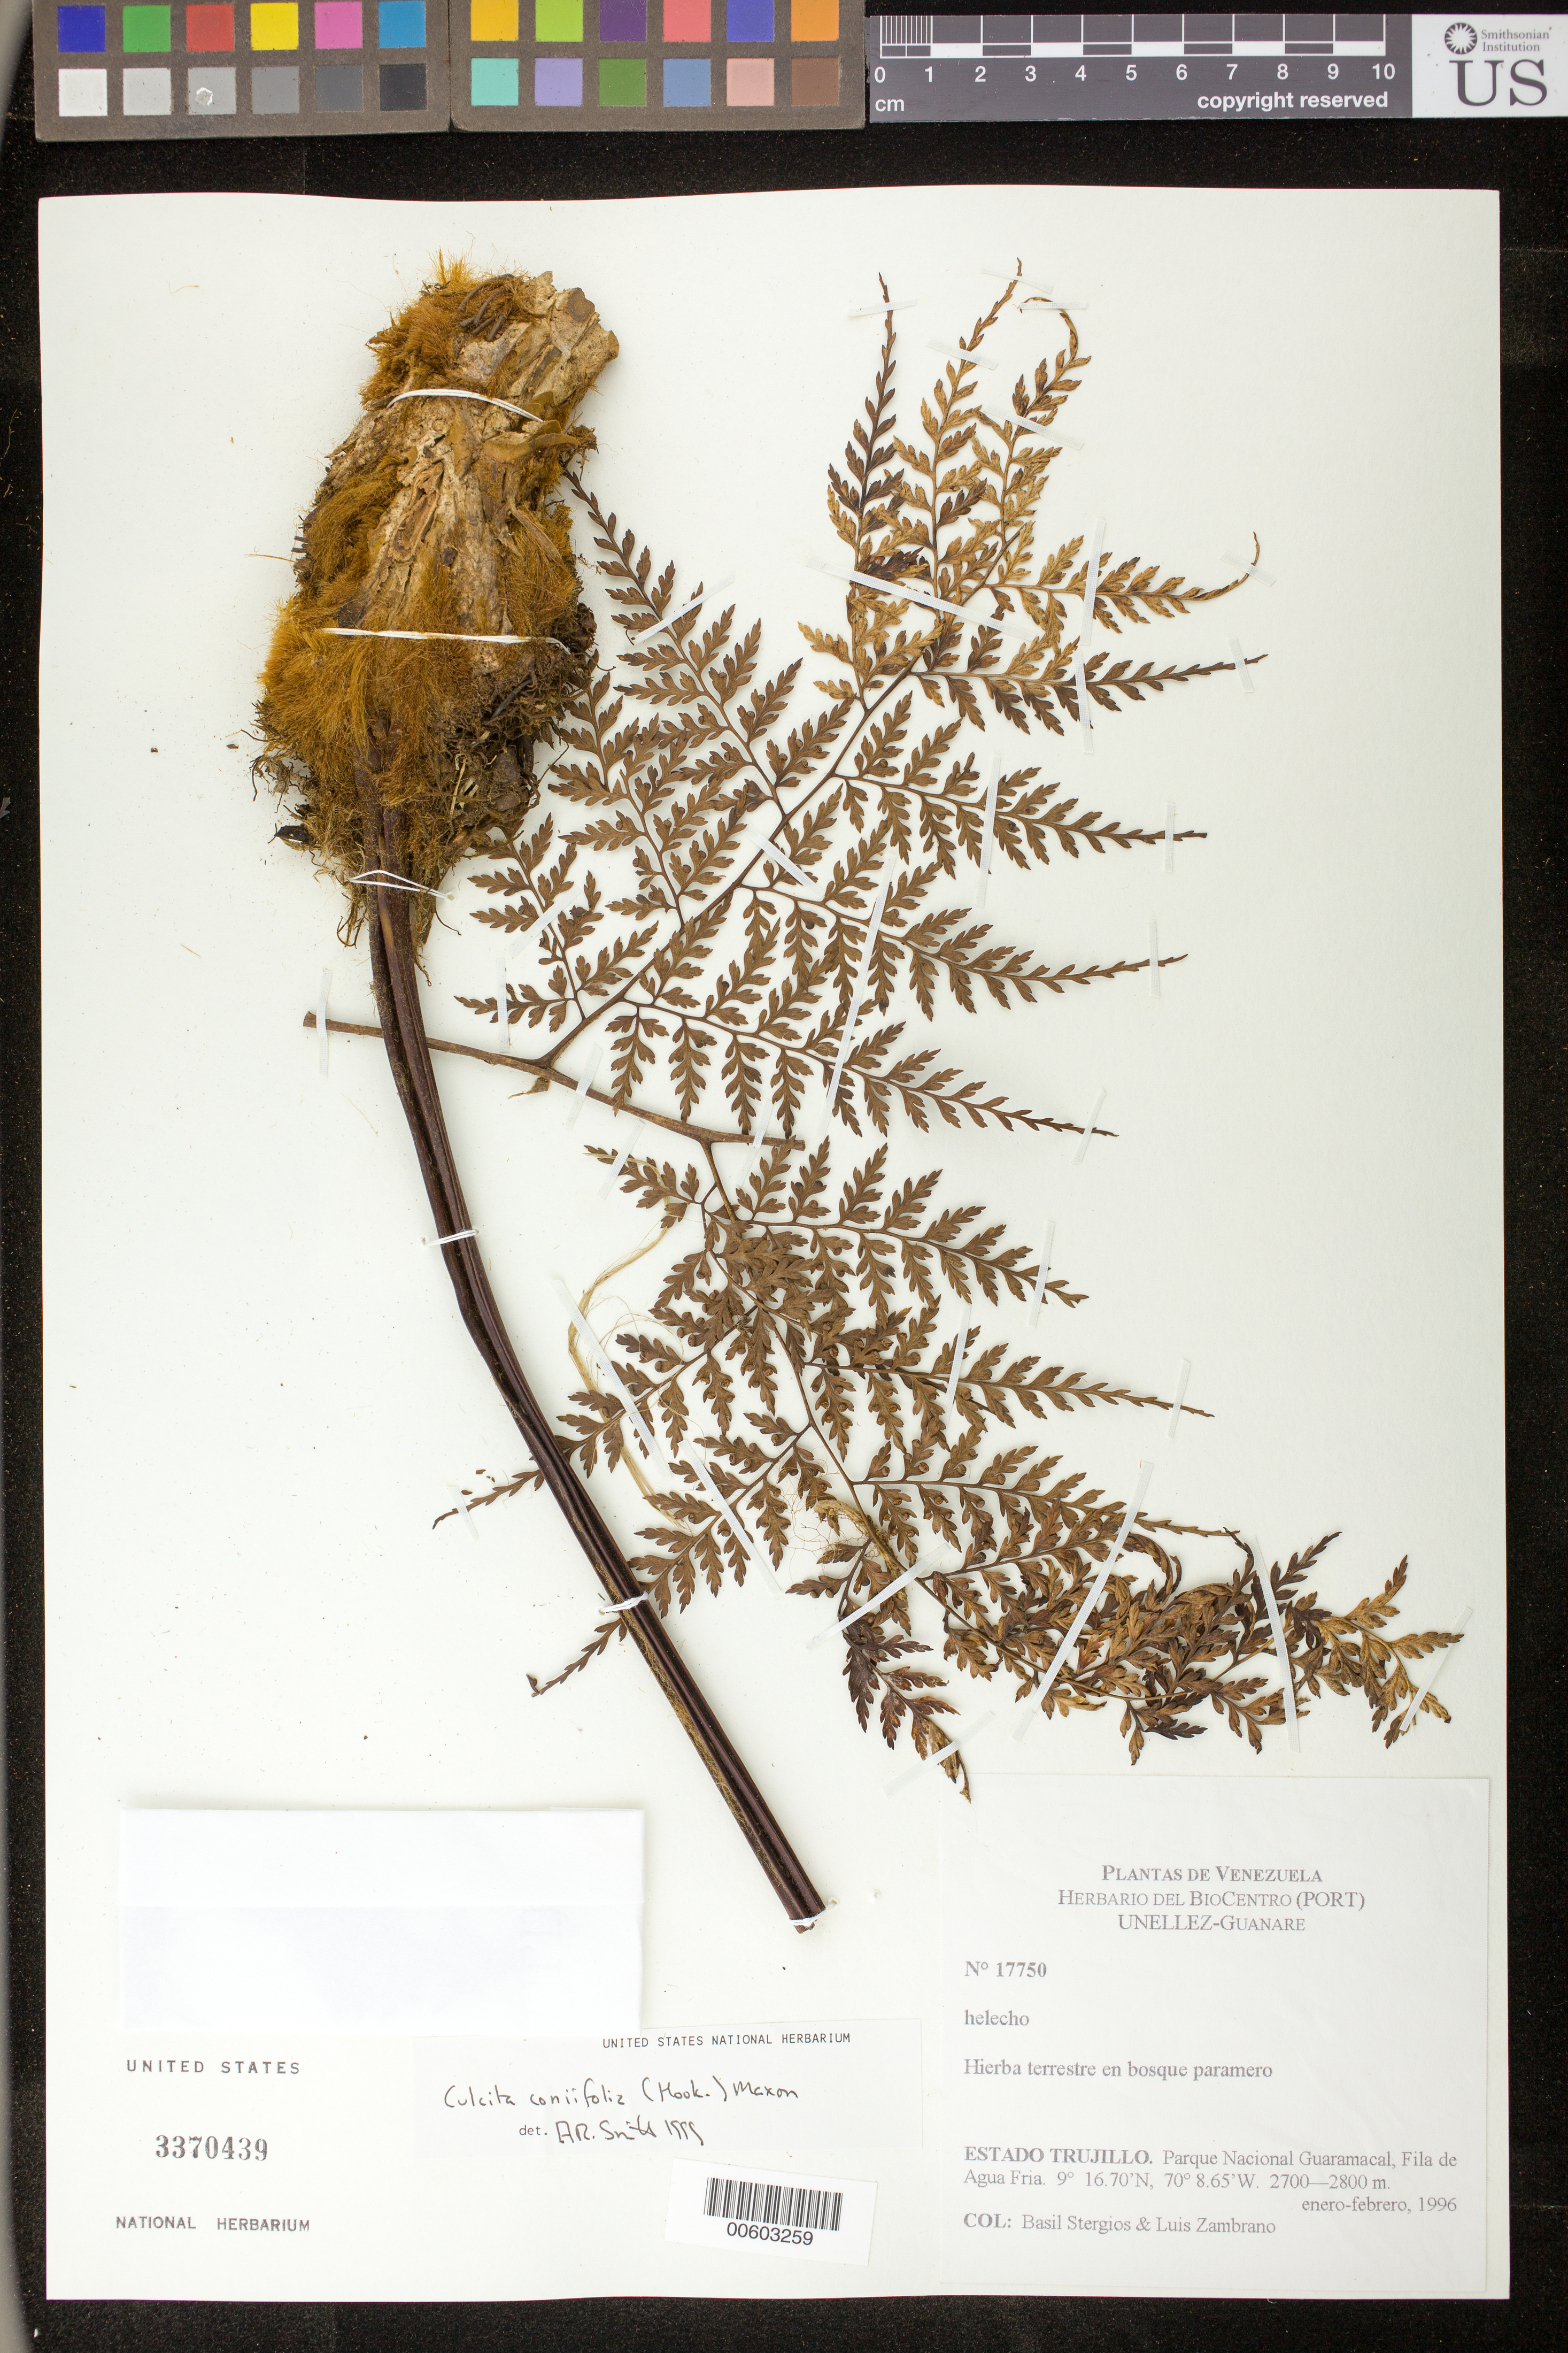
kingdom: Plantae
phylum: Tracheophyta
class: Polypodiopsida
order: Cyatheales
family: Culcitaceae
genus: Culcita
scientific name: Culcita coniifolia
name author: (Hook.) Maxon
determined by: Smith, Alan R., (UC)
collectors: B. G. Stergios & L. Zambrano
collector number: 17750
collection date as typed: Jan 1996 to -- Feb 1996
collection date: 1996-01/1996-02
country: Venezuela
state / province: Trujillo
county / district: Boconó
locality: Parque Nacional Guaramacal, Fila de Agua Fria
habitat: Bosque paramero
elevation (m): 2700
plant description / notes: PORT, UC, US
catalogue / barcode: US 3370439